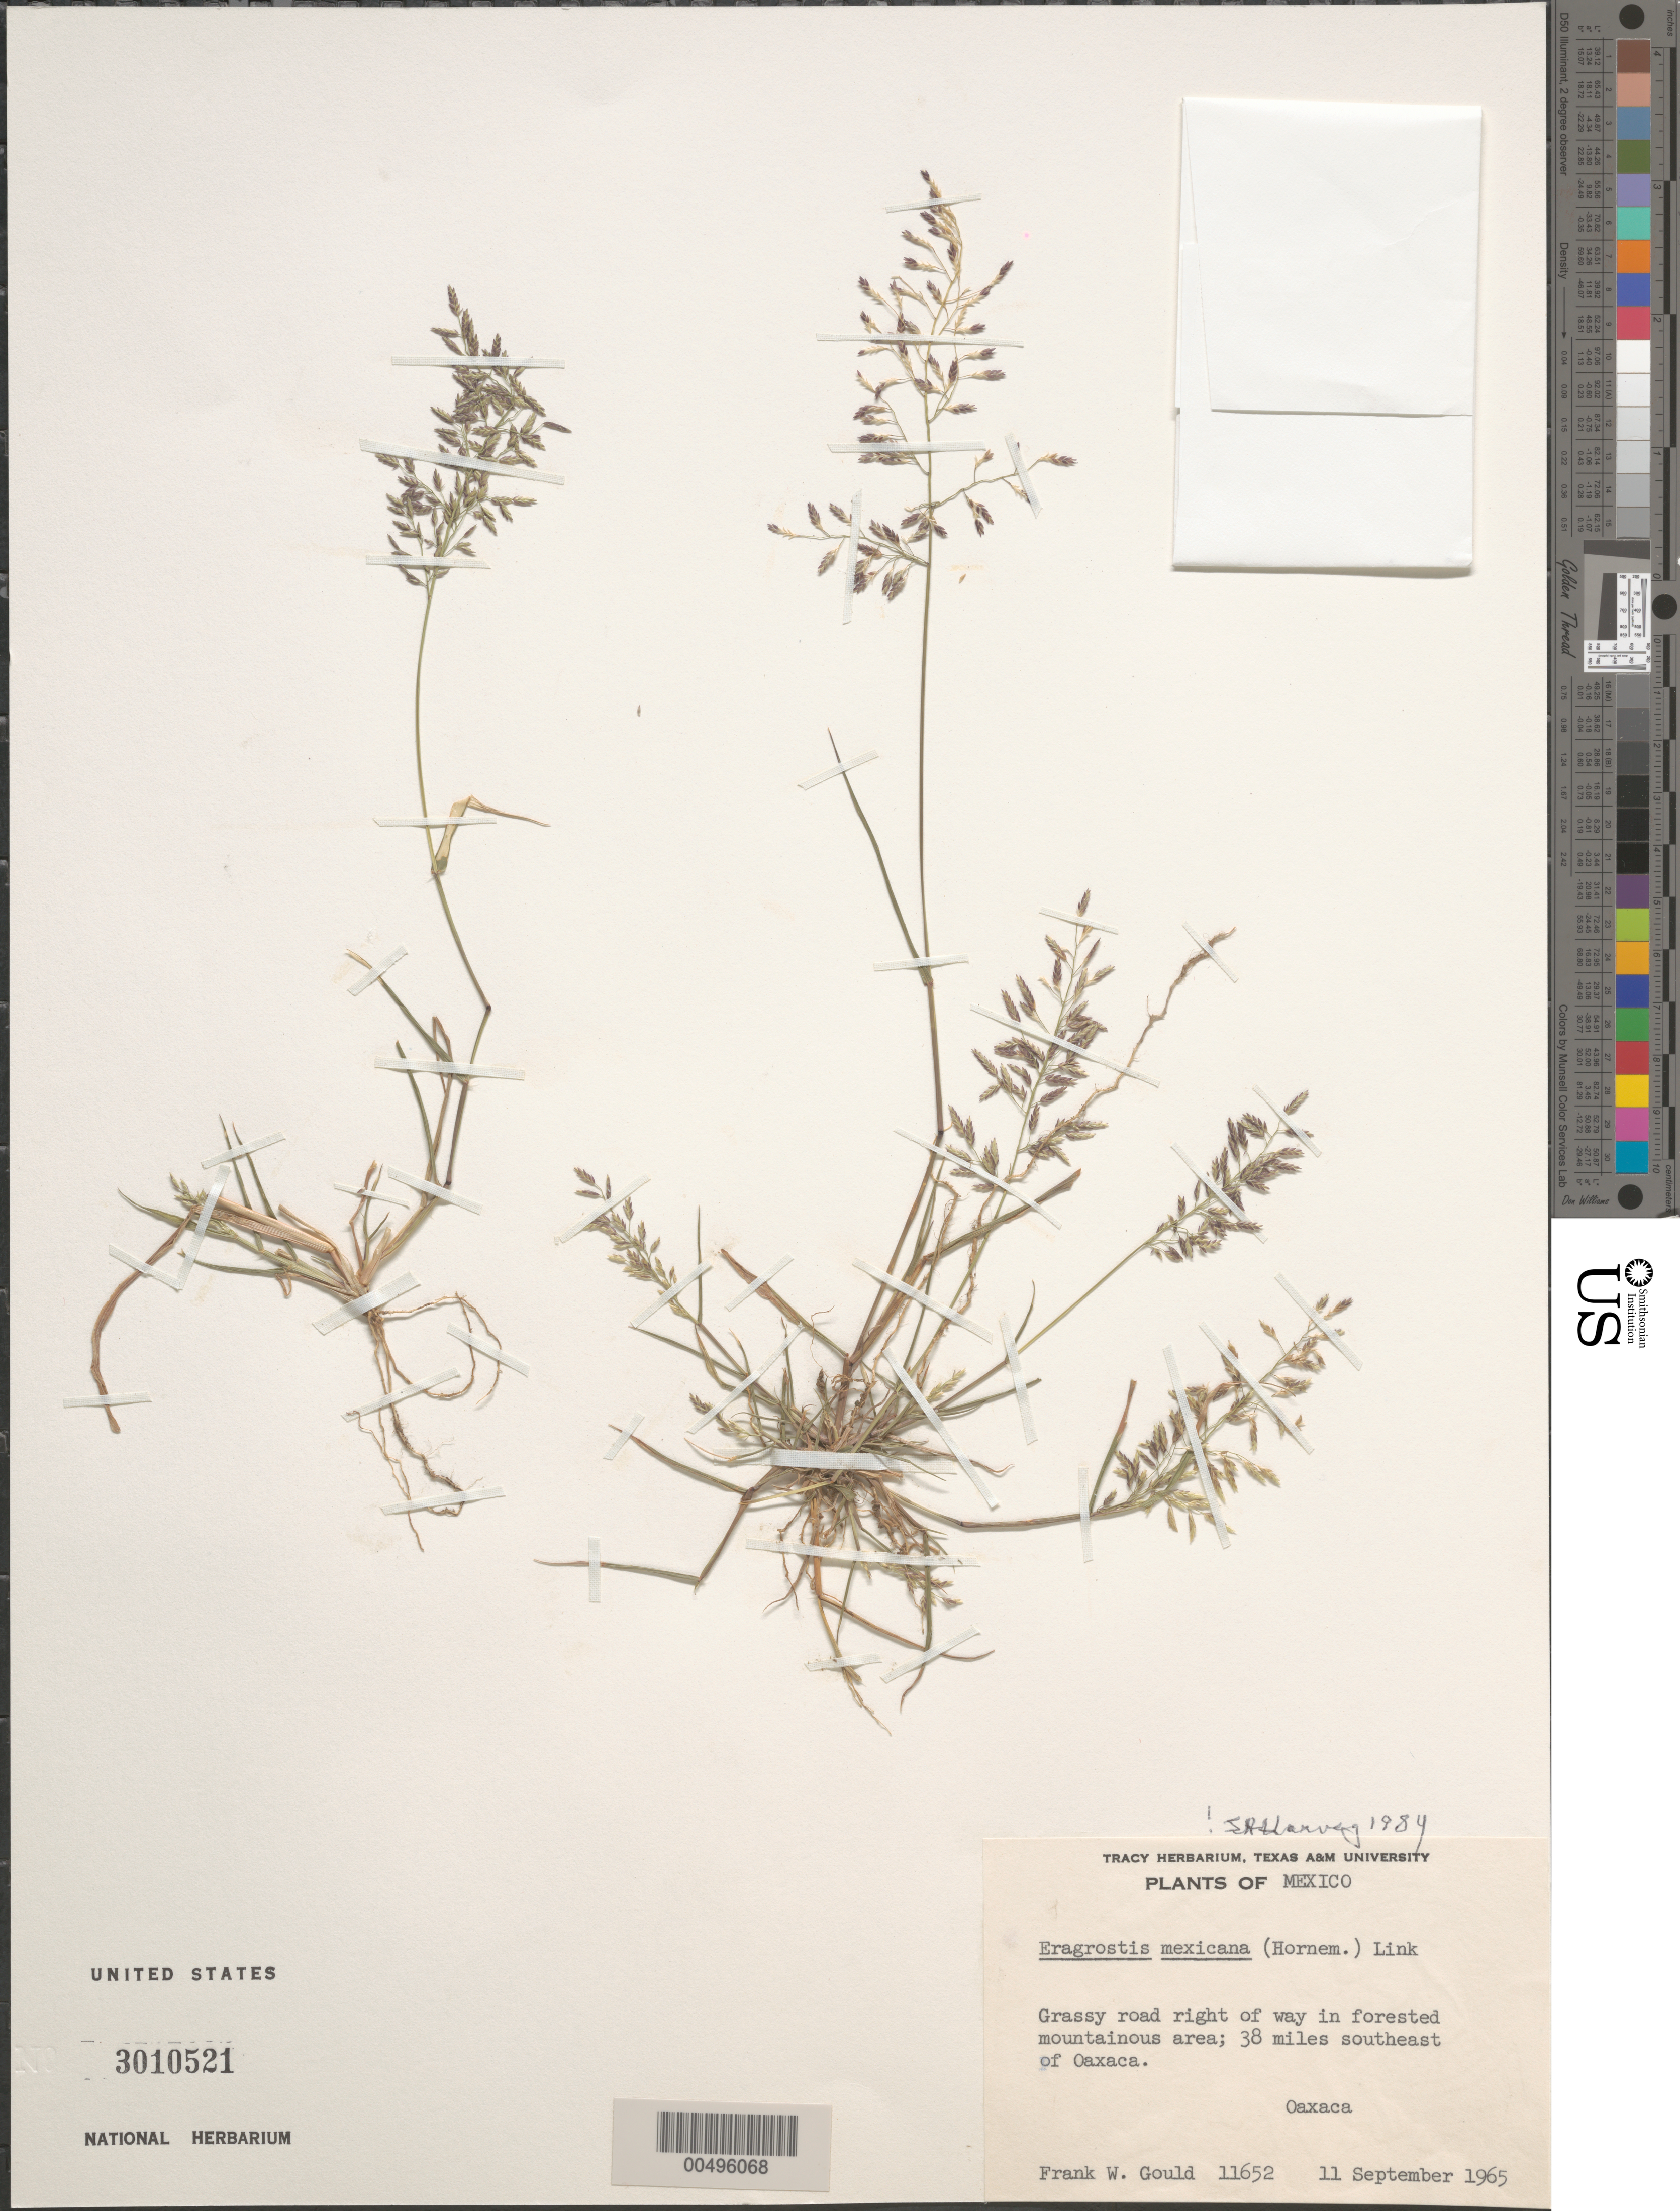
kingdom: Plantae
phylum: Tracheophyta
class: Liliopsida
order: Poales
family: Poaceae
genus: Eragrostis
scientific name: Eragrostis mexicana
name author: (Hornem.) Link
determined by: Harvey, L. H.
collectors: F. W. Gould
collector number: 11652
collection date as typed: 11 Sep 1965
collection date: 1965-09-11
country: Mexico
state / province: Oaxaca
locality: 38 mi SE of Oaxaca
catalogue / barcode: US 3010521